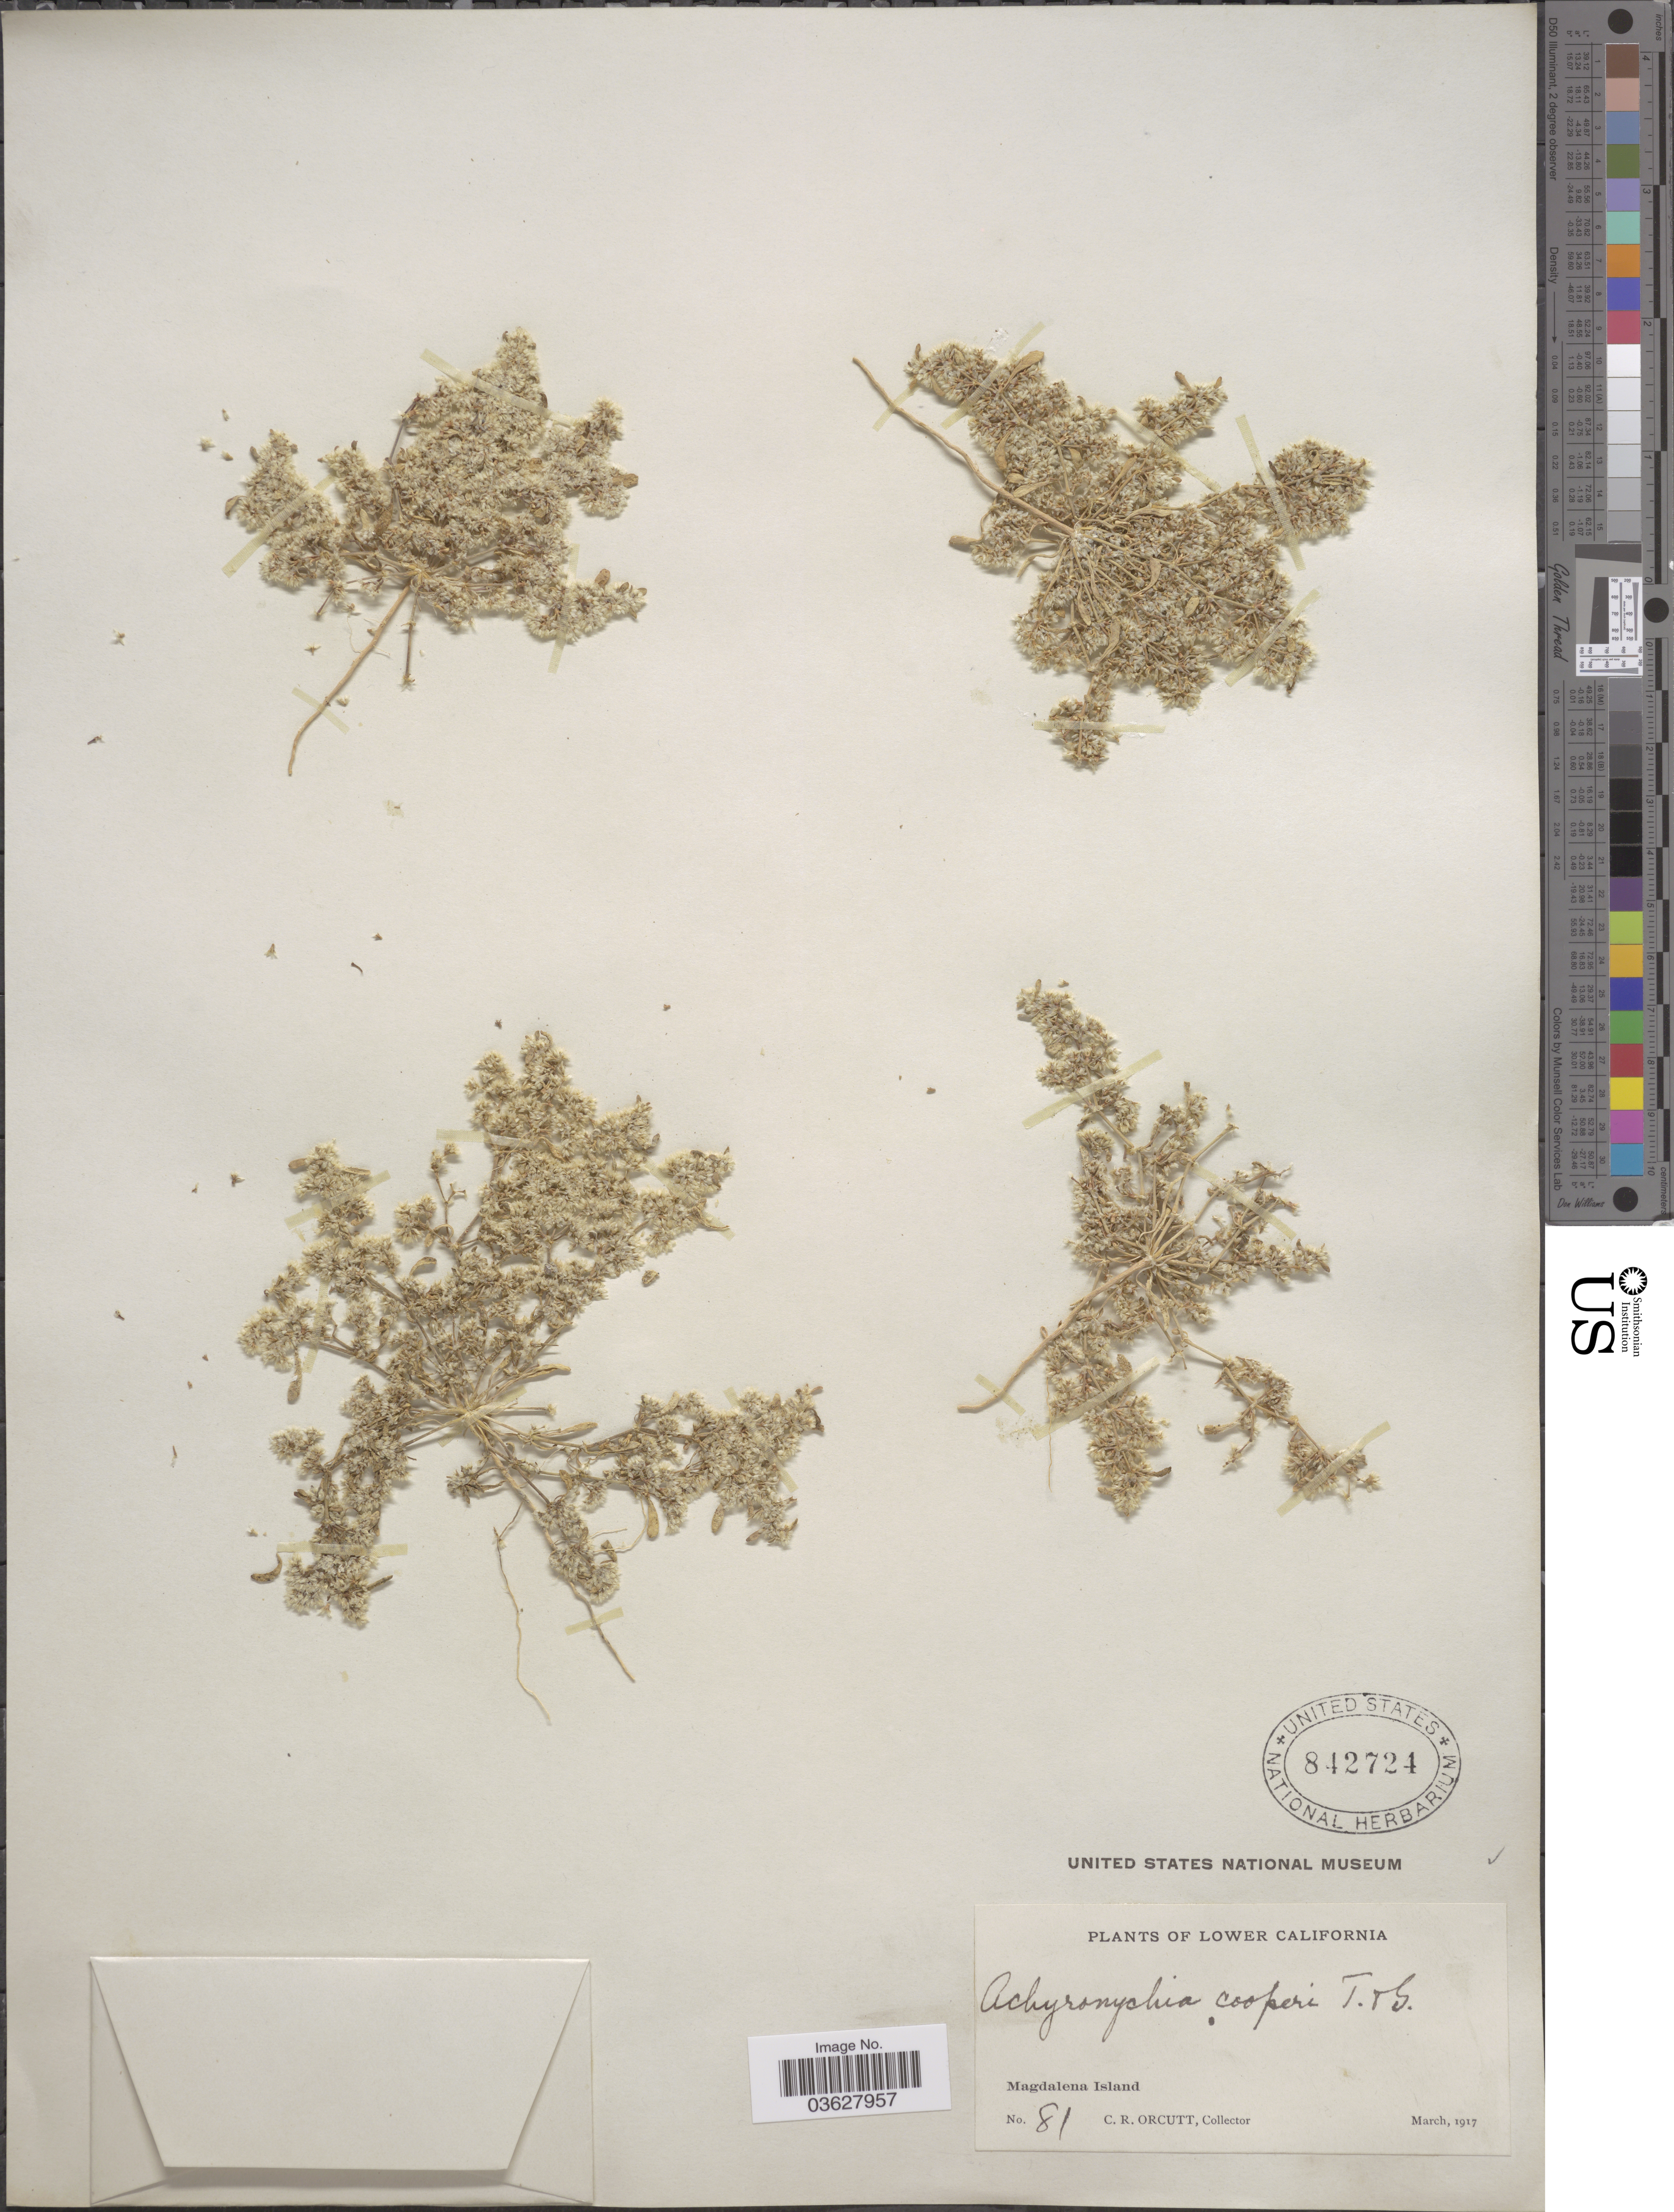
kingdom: Plantae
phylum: Tracheophyta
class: Magnoliopsida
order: Caryophyllales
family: Caryophyllaceae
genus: Achyronychia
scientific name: Achyronychia cooperi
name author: A. Gray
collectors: C. R. Orcutt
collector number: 81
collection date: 1917-03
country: Mexico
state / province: Baja California Sur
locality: Lower California. Magdalena Island.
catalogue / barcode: US 842724